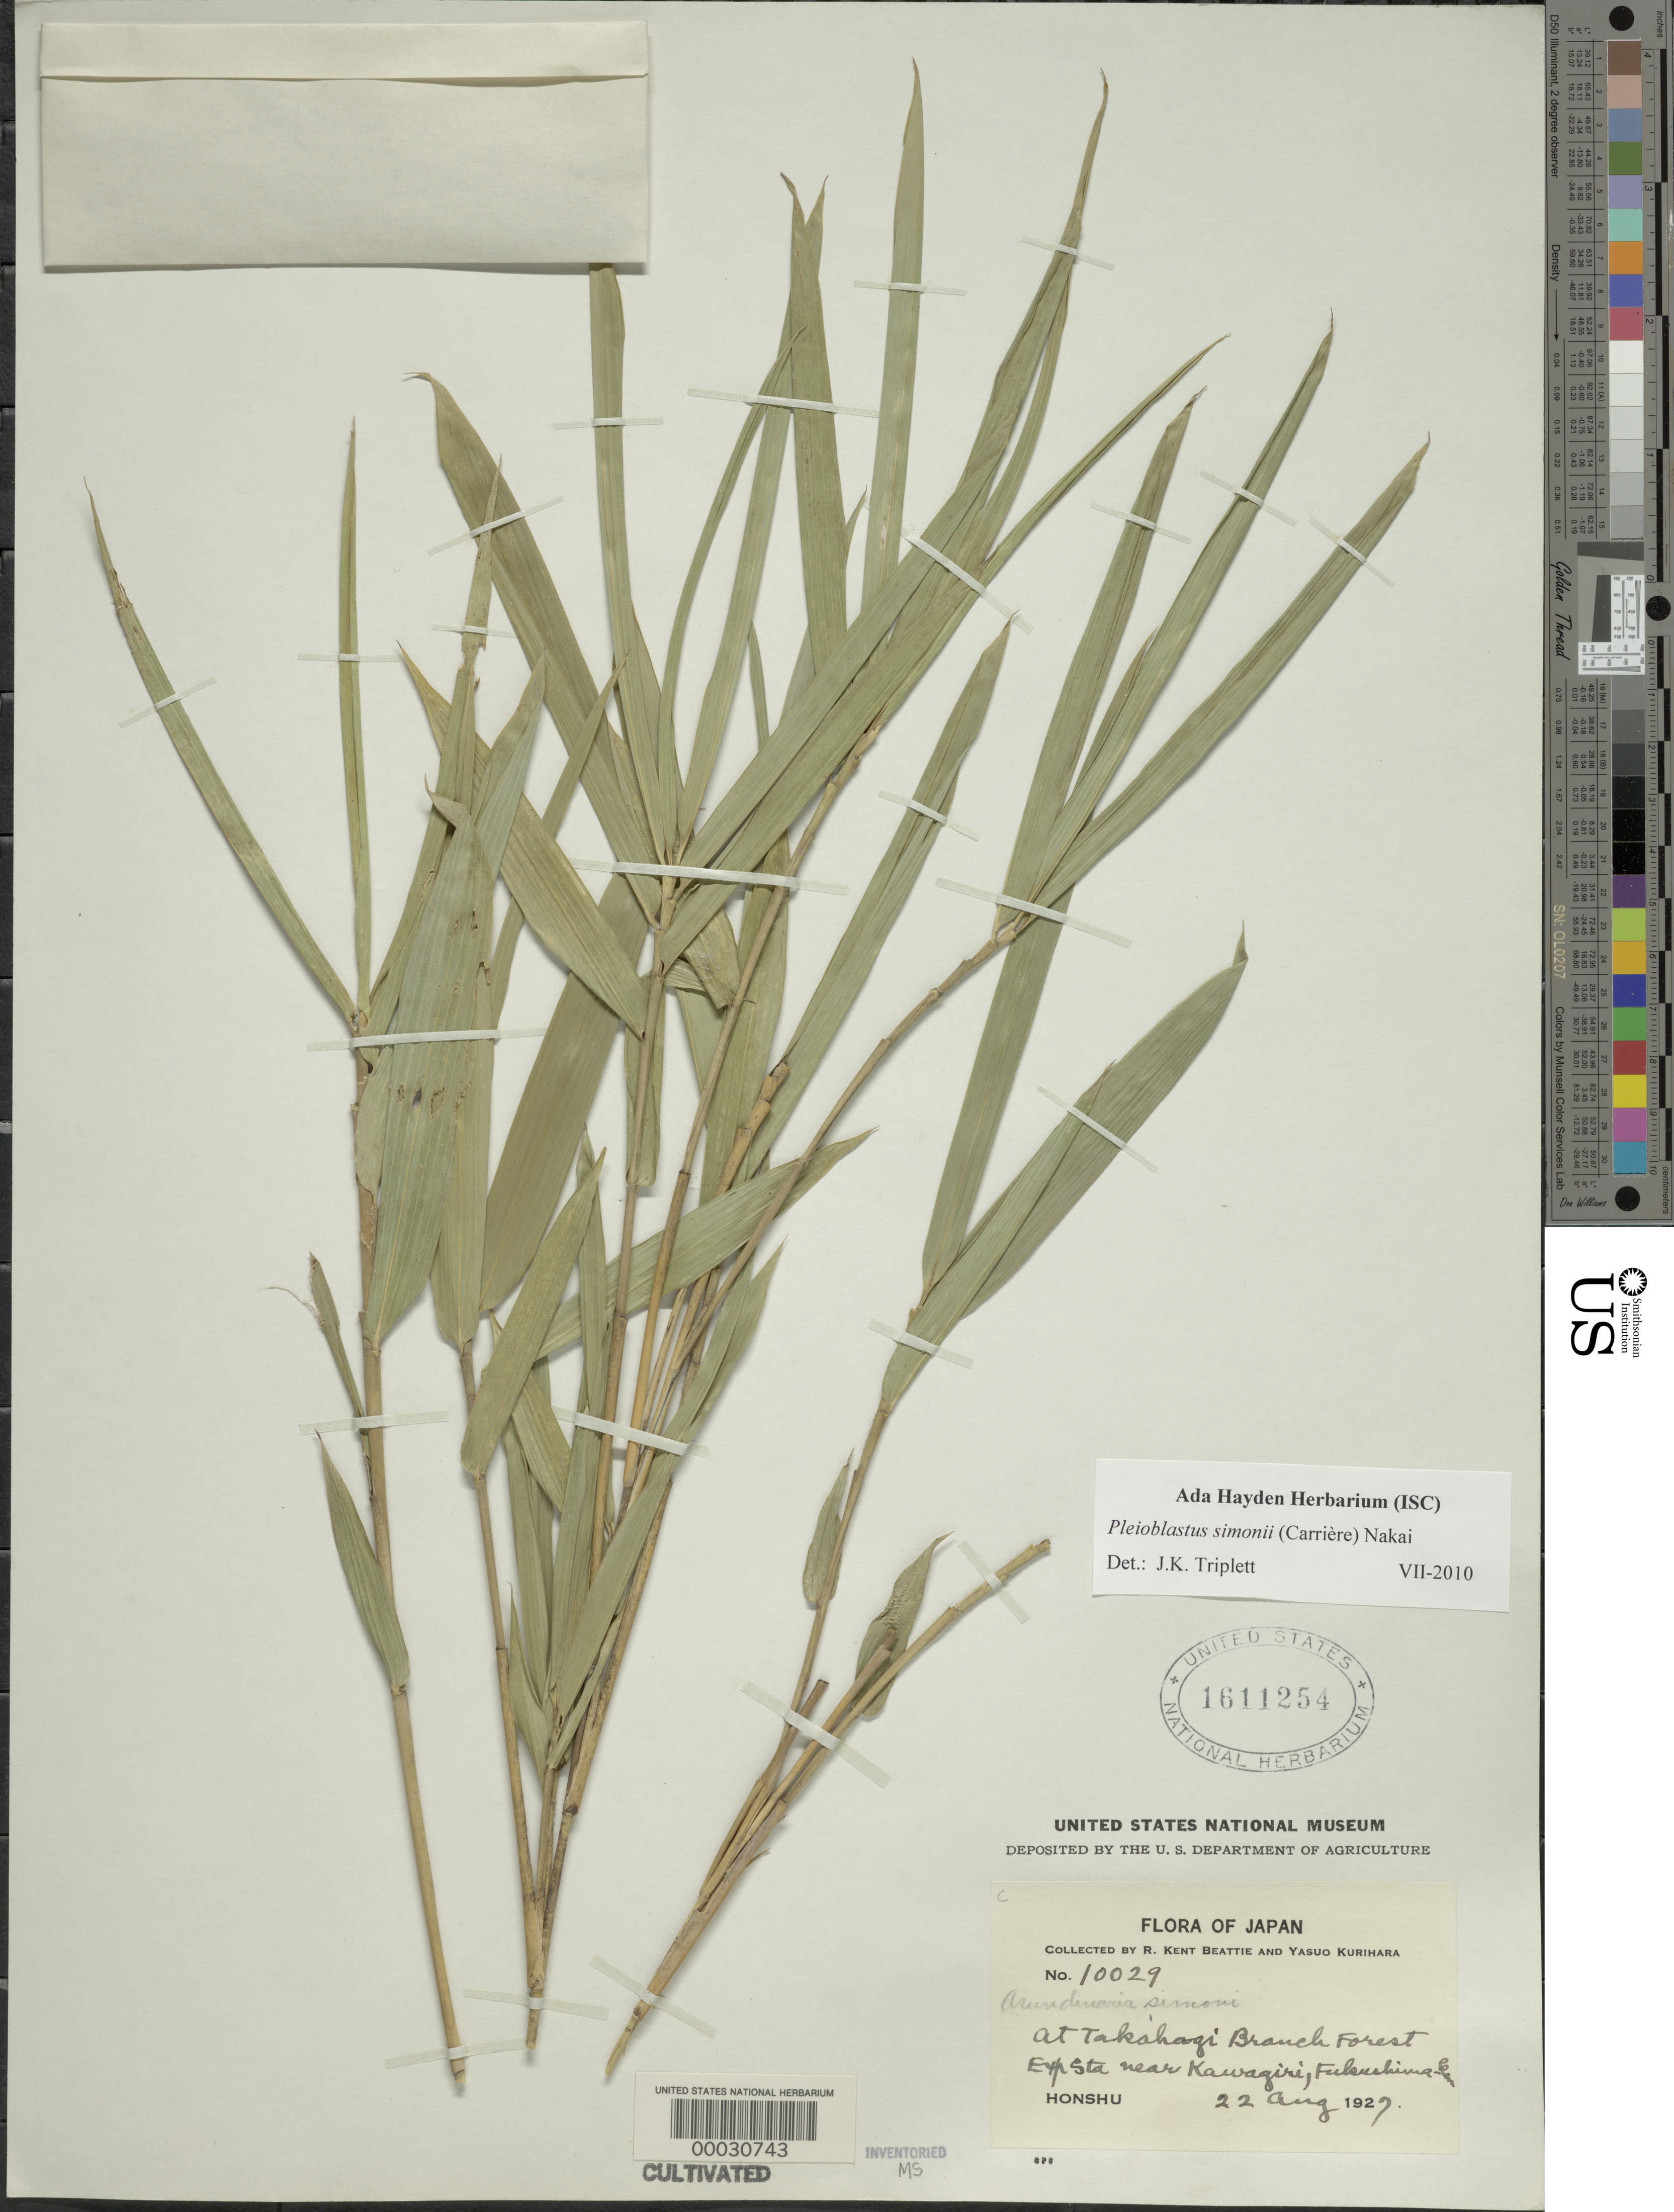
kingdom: Plantae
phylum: Tracheophyta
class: Liliopsida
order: Poales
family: Poaceae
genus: Pleioblastus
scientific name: Pleioblastus simonii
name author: (Carrière) Nakai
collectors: R. K. Beattie & Y. Kurihara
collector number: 10029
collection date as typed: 22 Aug 1929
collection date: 1929-08-22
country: Japan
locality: Takahagi branch forest experimental station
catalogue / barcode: US 1611254